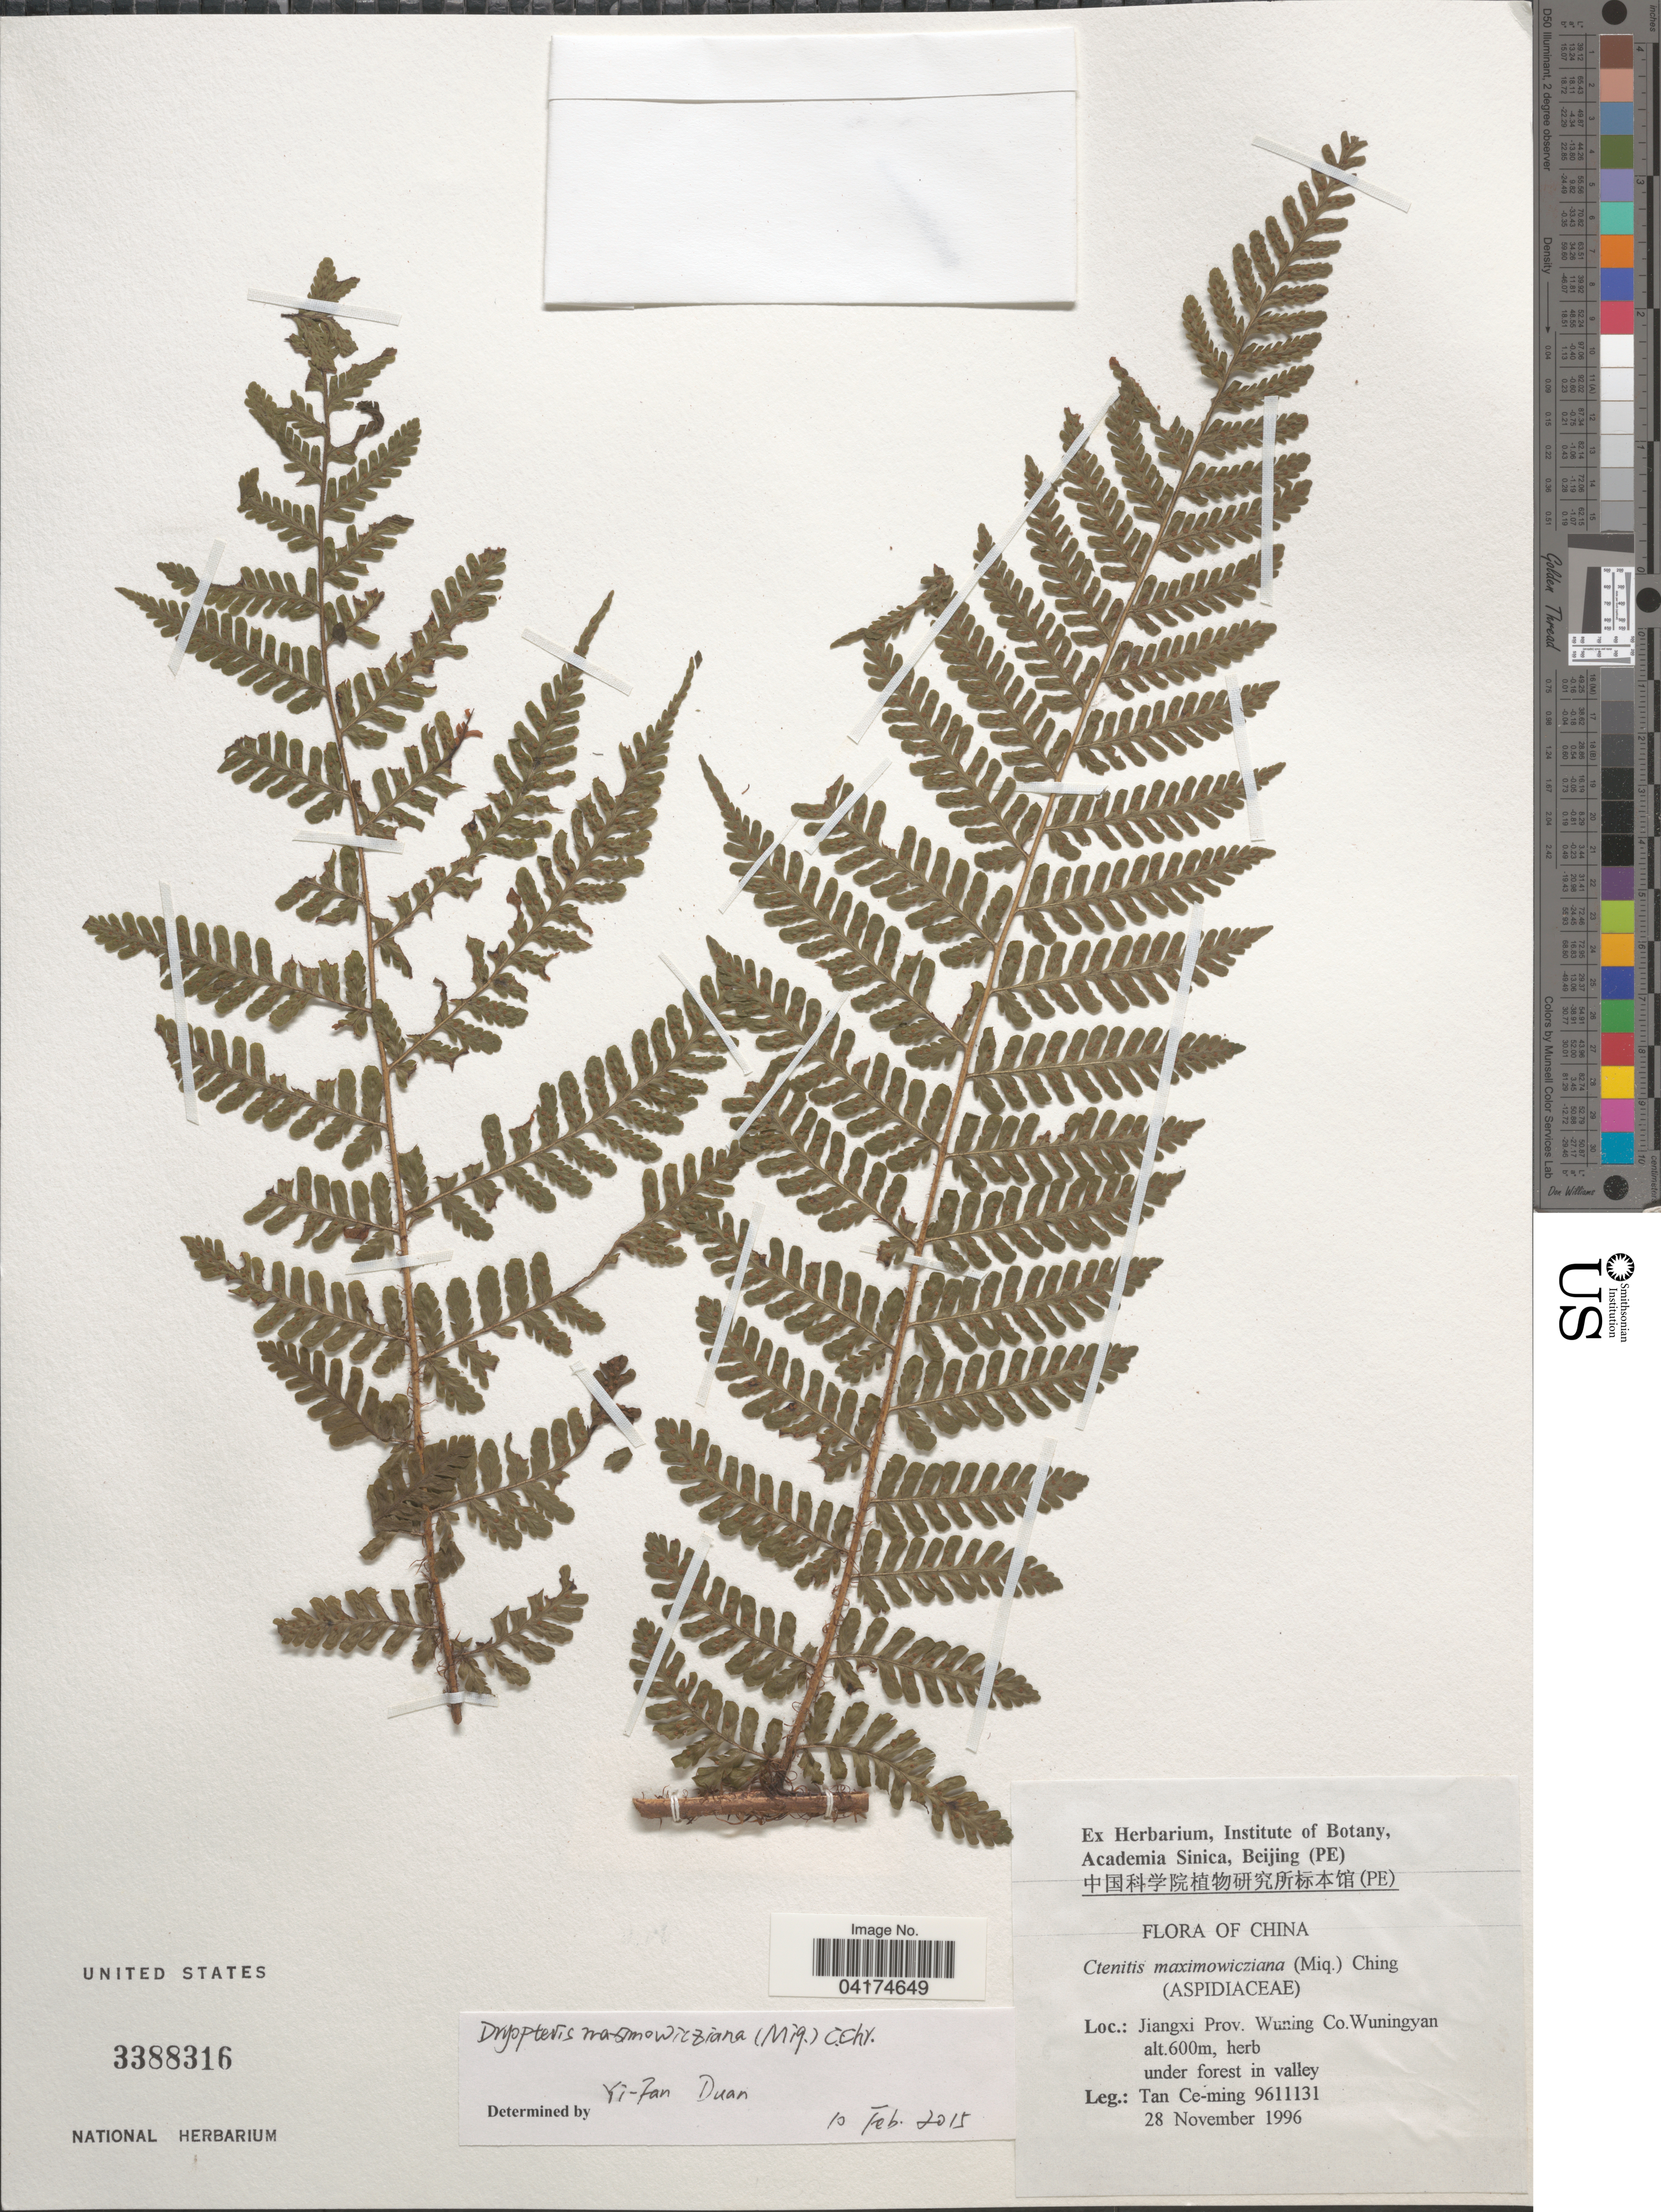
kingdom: Plantae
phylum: Tracheophyta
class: Polypodiopsida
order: Polypodiales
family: Dryopteridaceae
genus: Dryopteris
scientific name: Dryopteris maximowicziana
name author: (Miq.) C. Chr.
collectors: T. Ce-ming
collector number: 9611131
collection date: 1996-11-28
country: China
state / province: Jiangxi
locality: Wuning Co.Wuningyan.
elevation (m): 600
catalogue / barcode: US 3388316